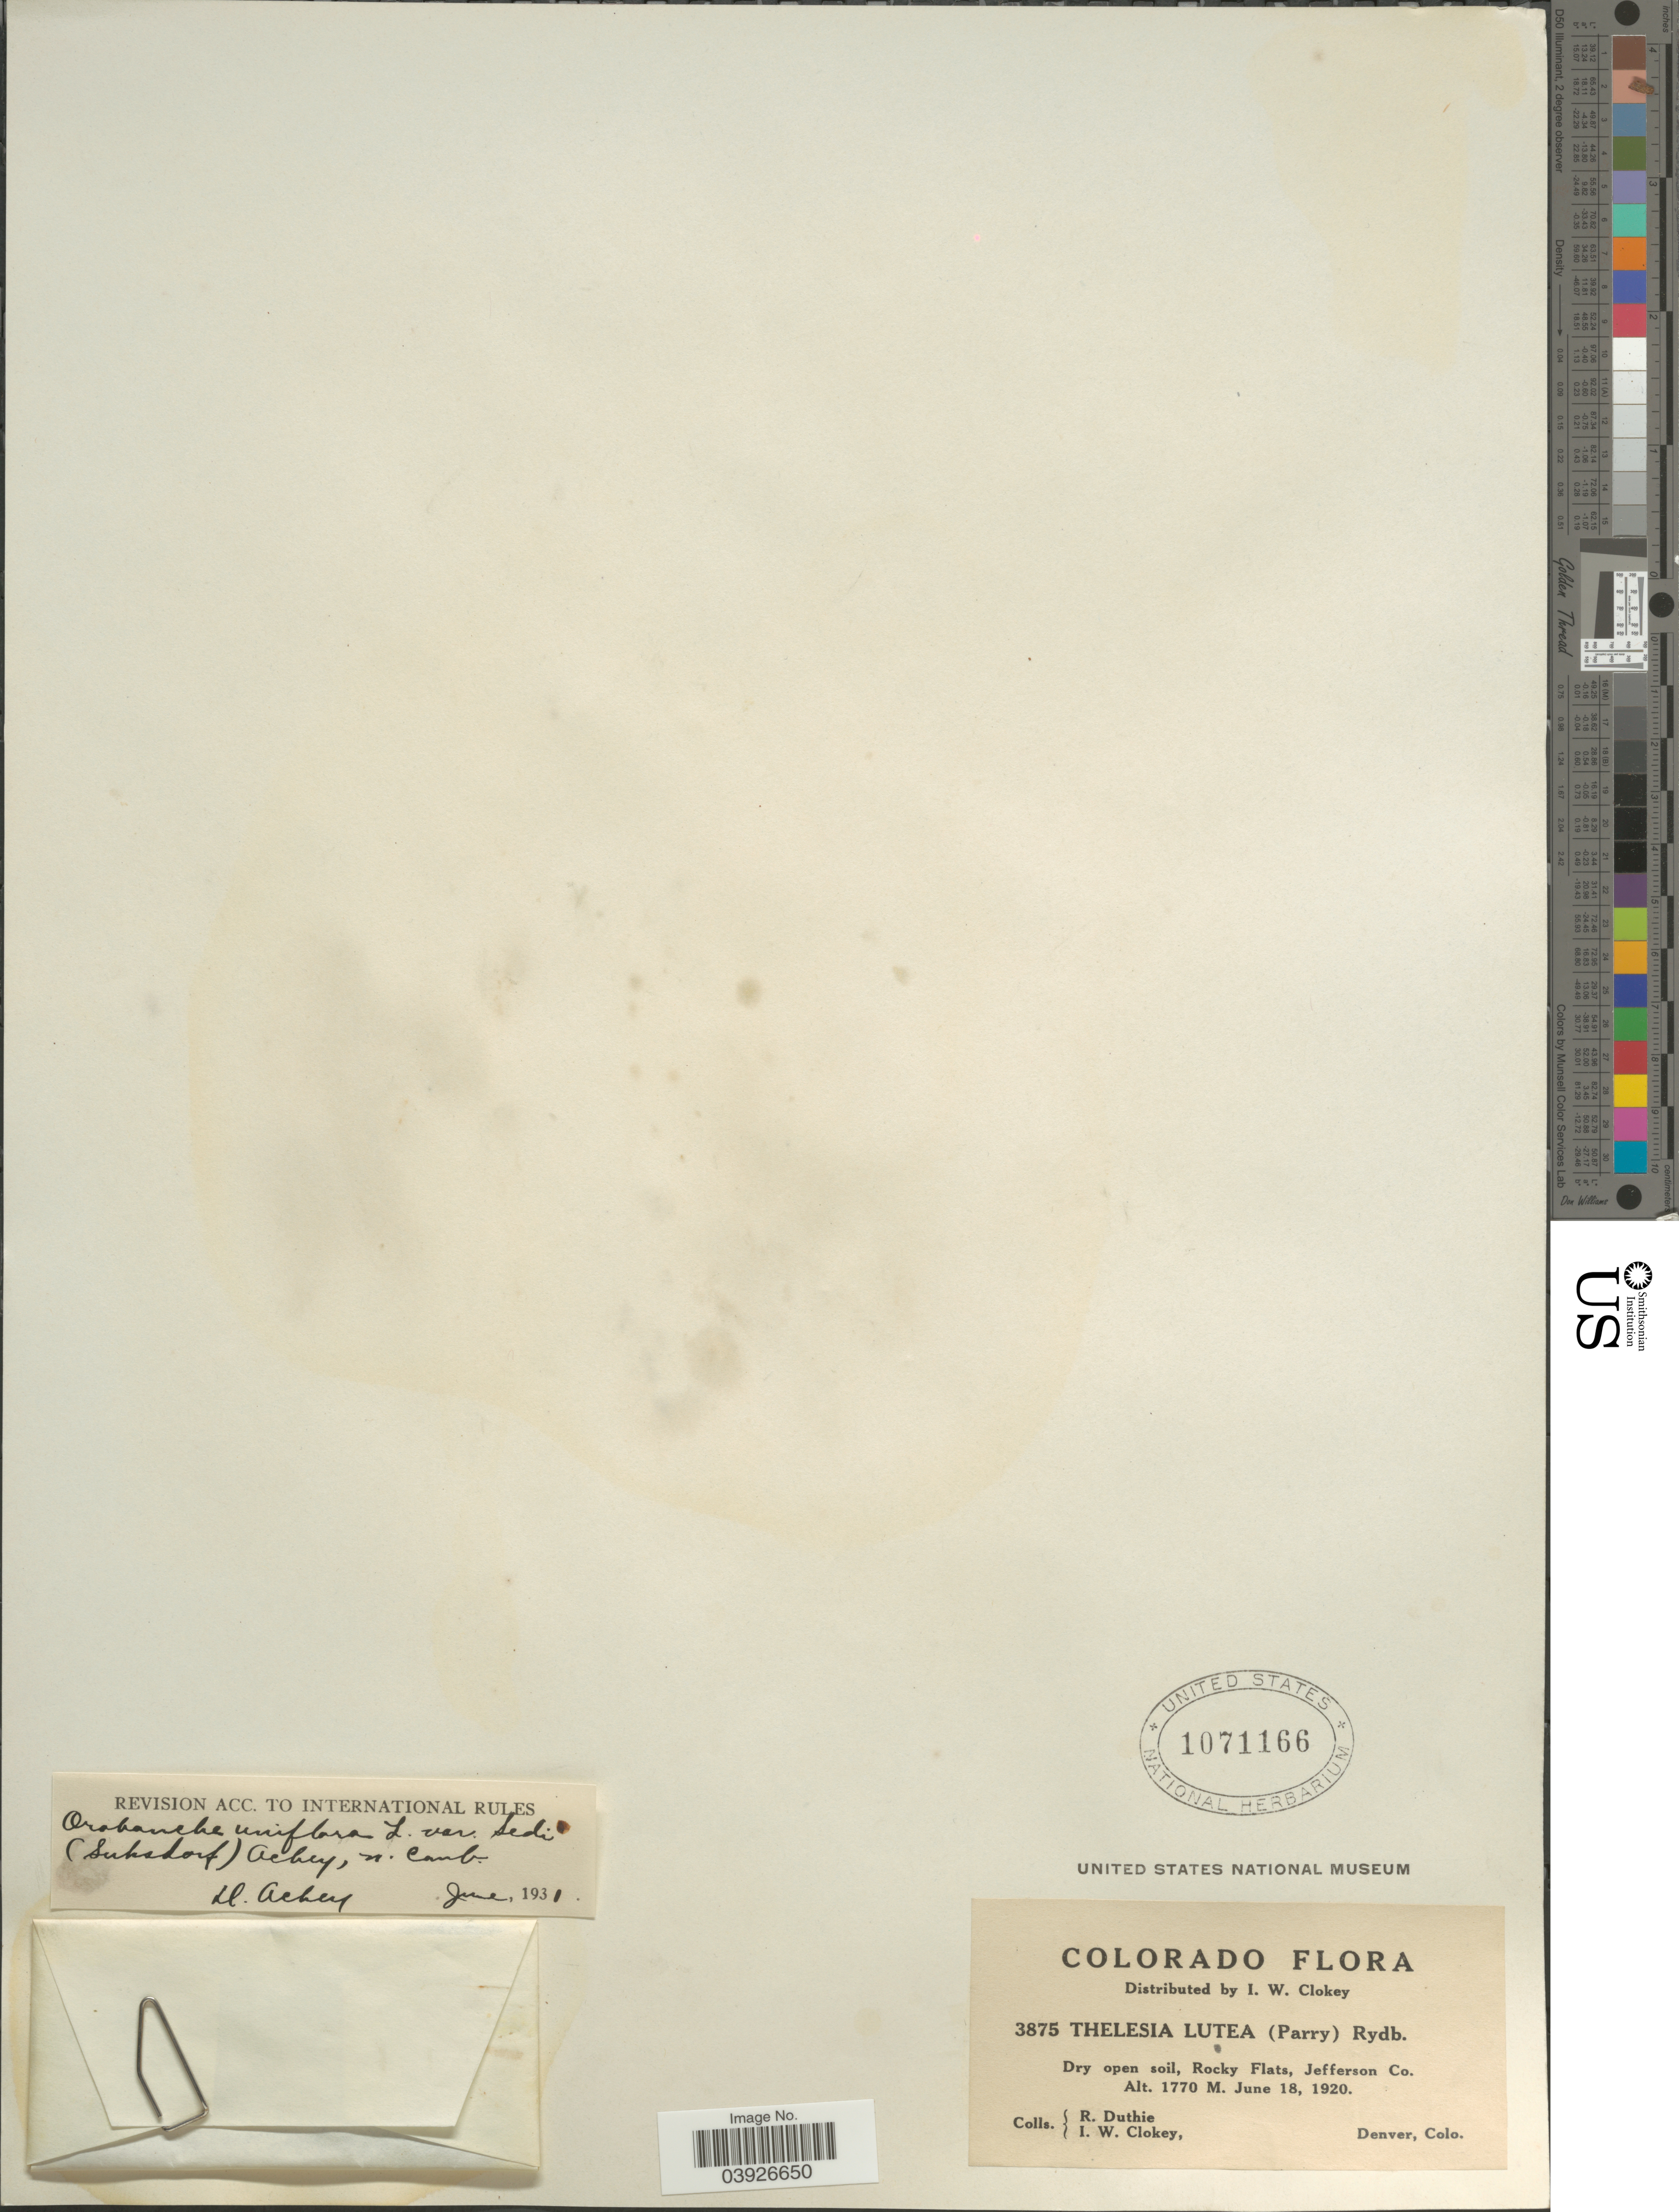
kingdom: Plantae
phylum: Tracheophyta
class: Magnoliopsida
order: Lamiales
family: Orobanchaceae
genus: Aphyllon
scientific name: Aphyllon sedi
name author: Suksd.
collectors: R. Duthie & I. W. Clokey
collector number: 3875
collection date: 1920-06-18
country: United States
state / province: Colorado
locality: Rocky Flats, Jefferson Co.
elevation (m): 1770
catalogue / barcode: US 1071166